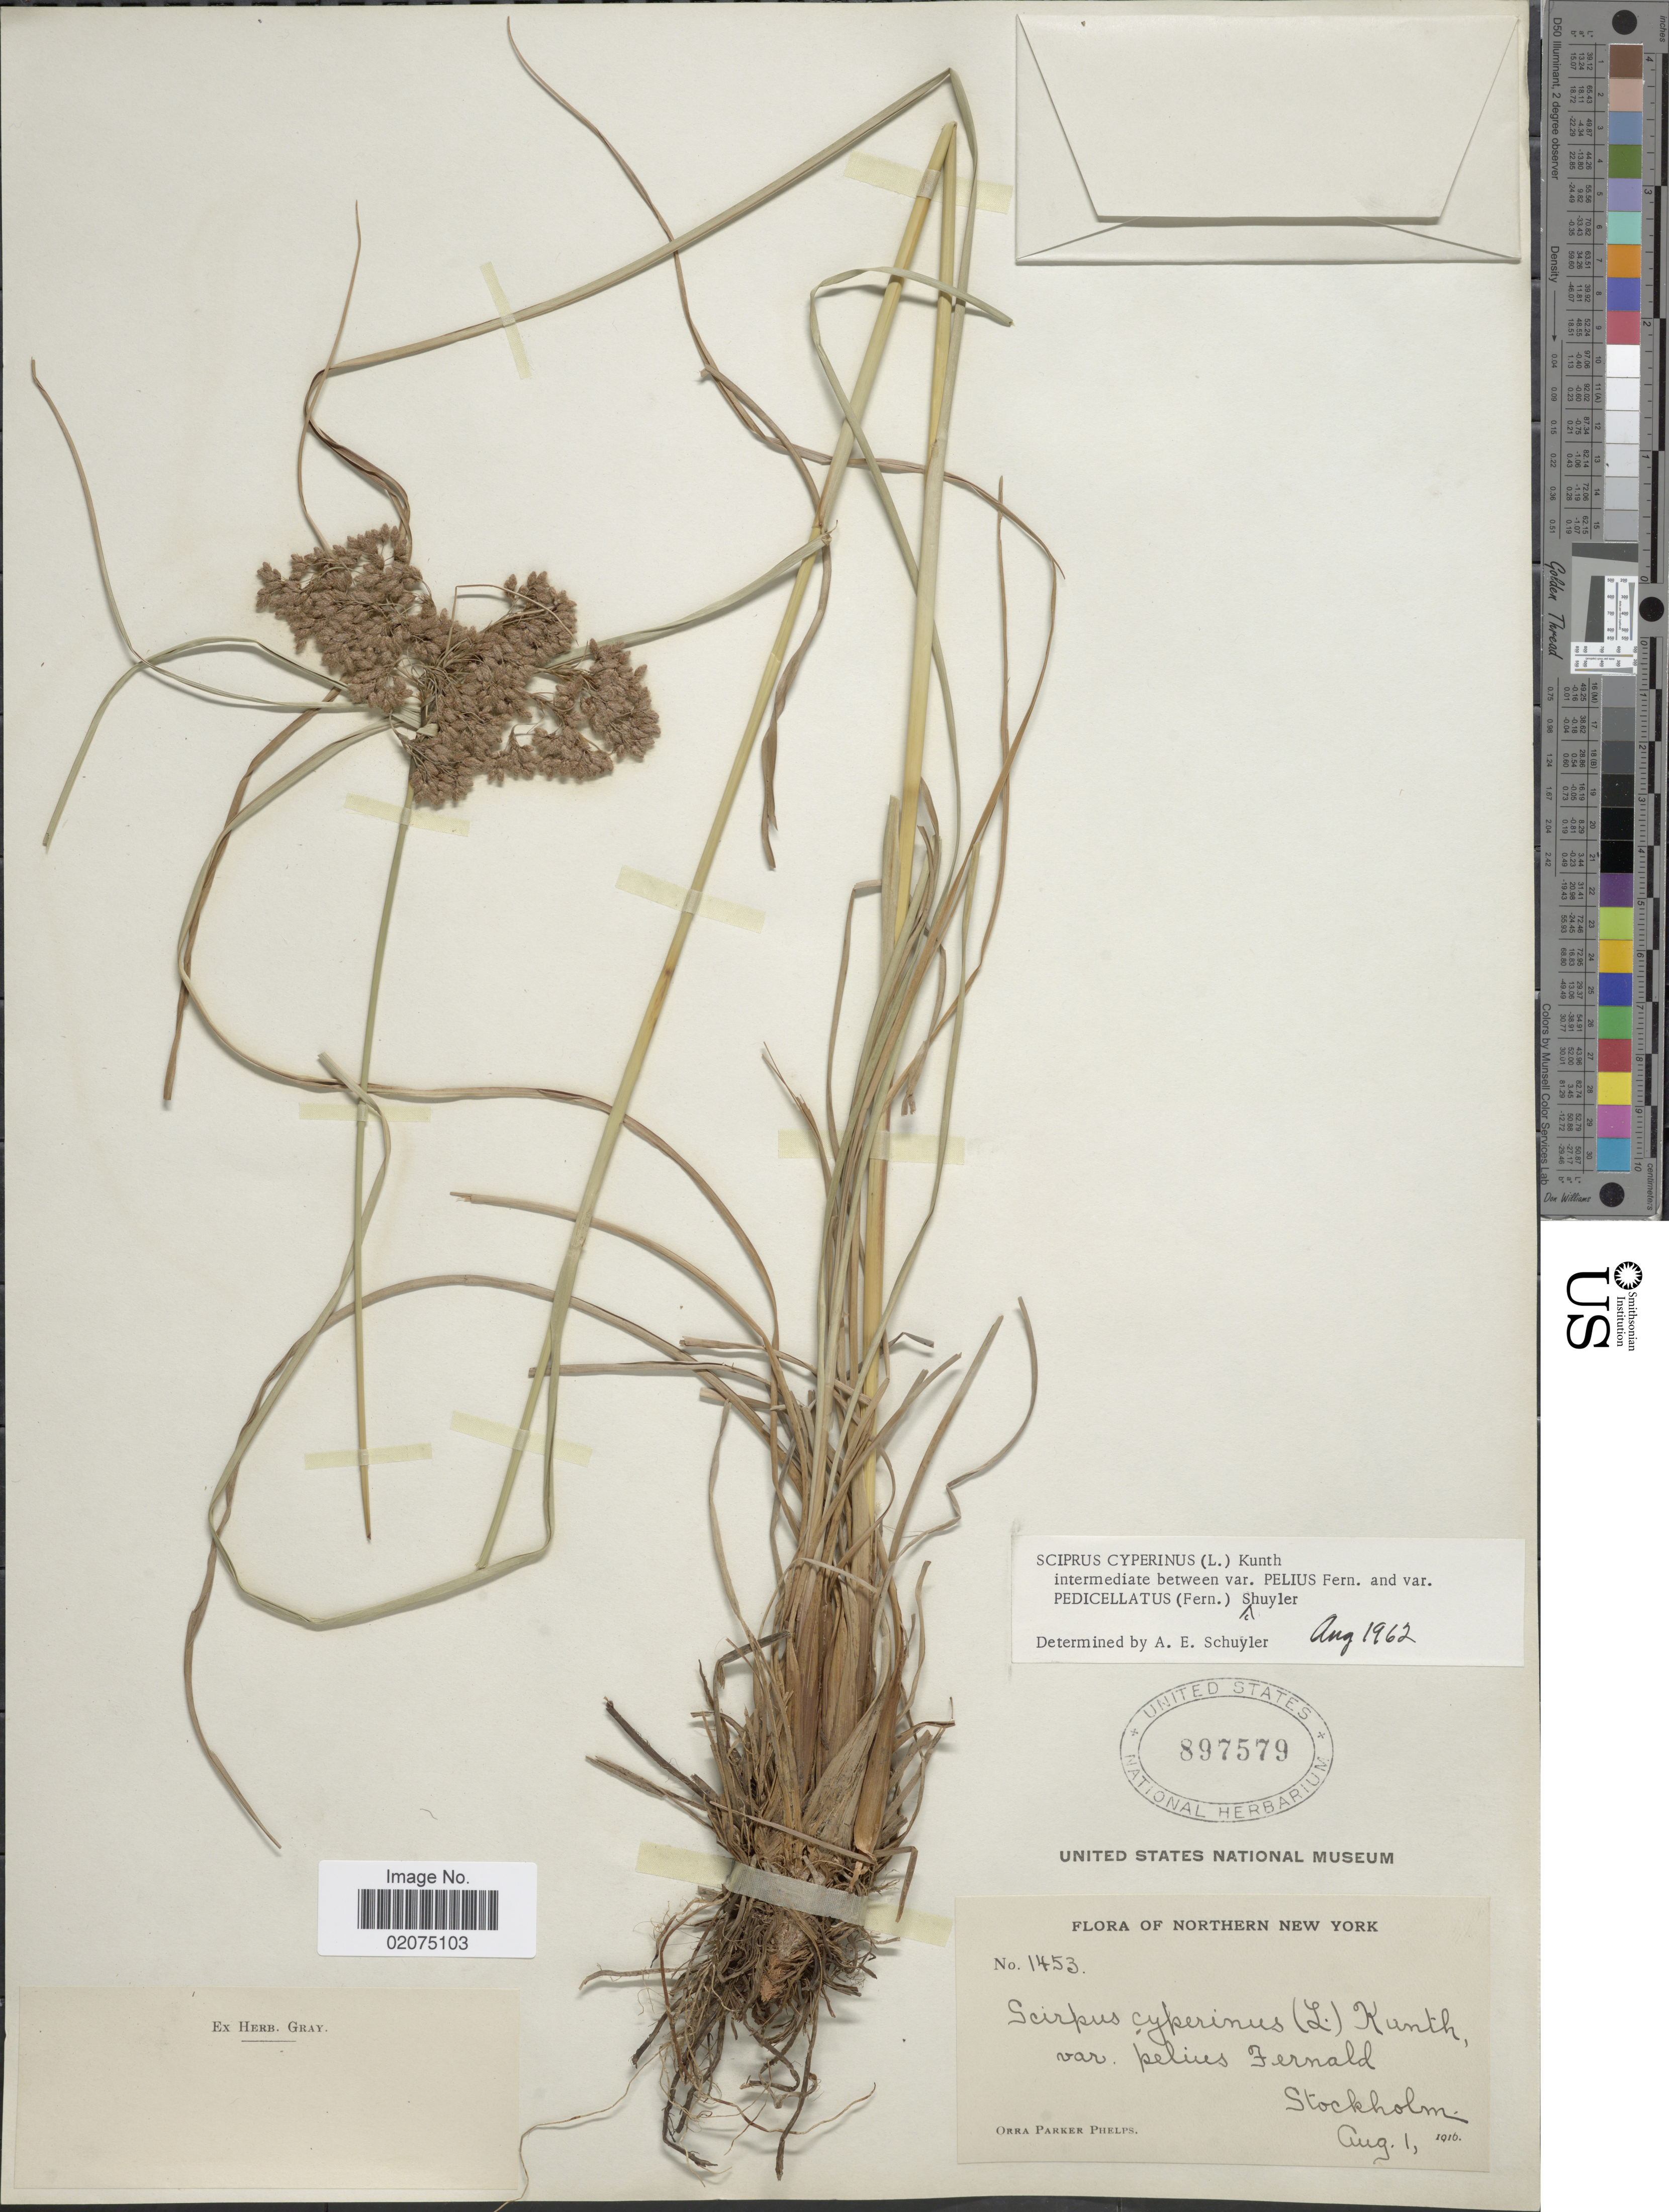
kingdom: Plantae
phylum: Tracheophyta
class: Liliopsida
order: Poales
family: Cyperaceae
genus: Scirpus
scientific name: Scirpus cyperinus (L.) Kunth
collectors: O. P. Phelps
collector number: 1453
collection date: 1916-08-01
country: United States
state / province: New York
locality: Northern New York, Stockholm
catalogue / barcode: US 897579